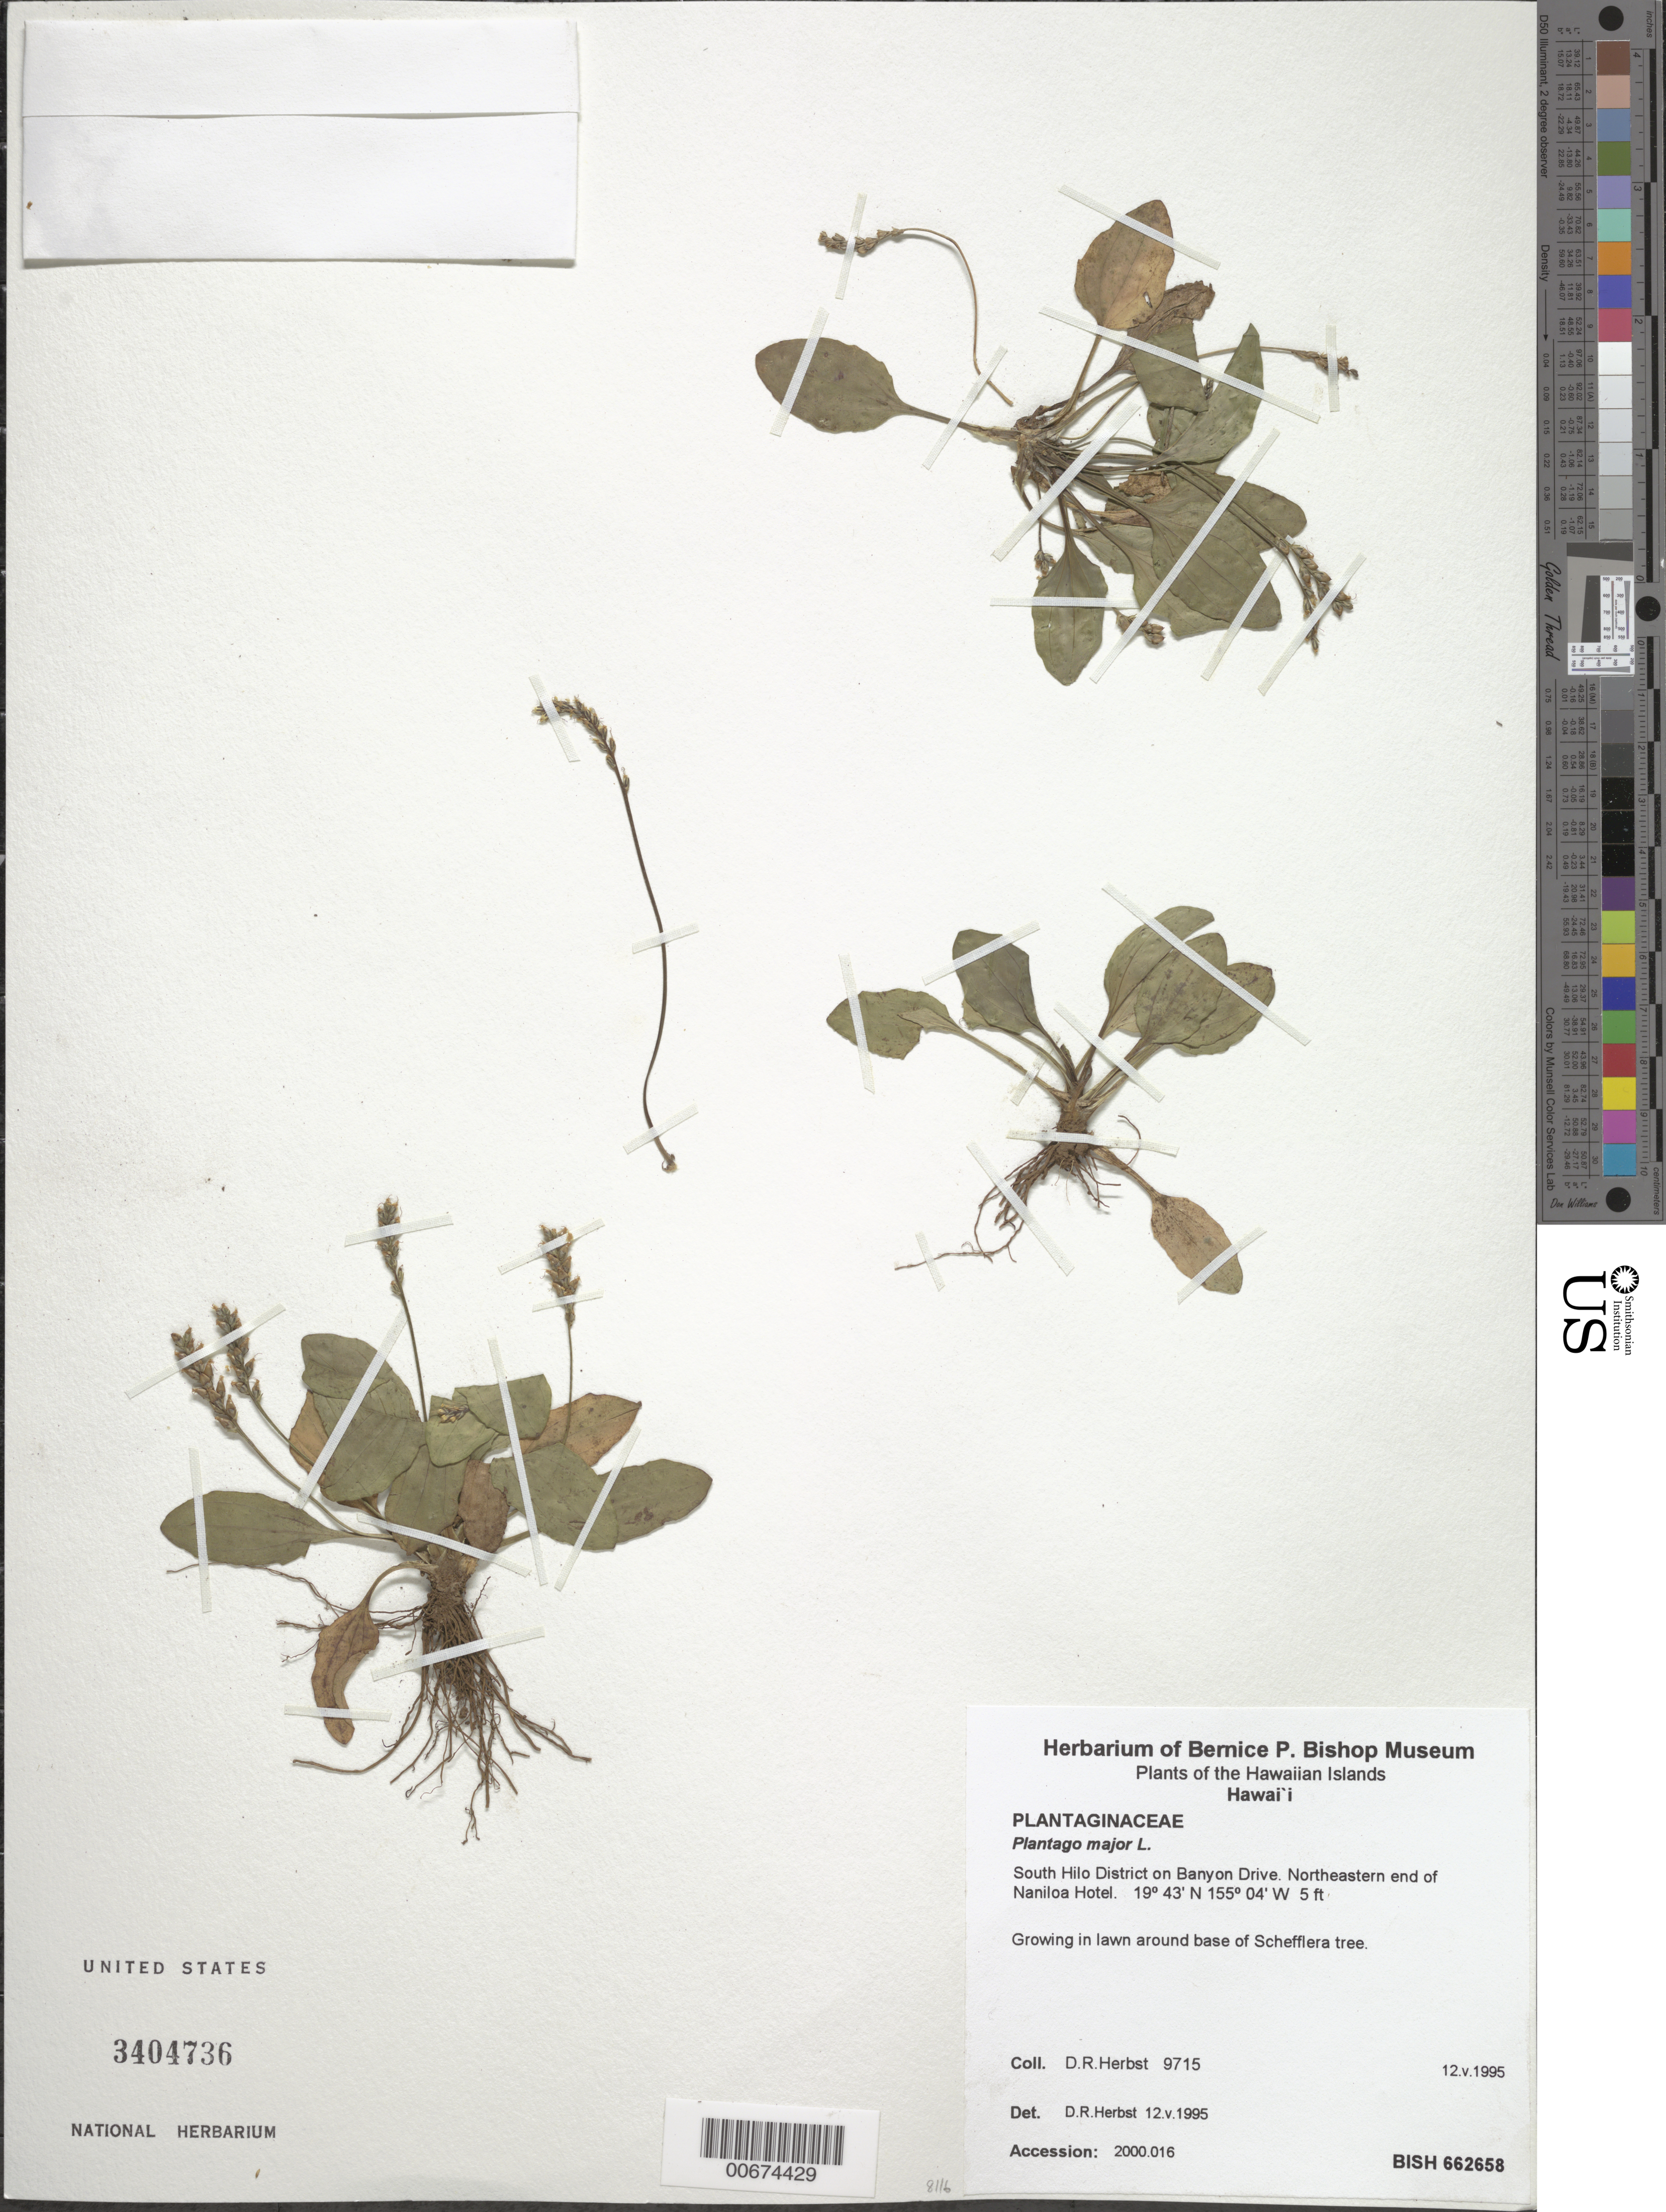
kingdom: Plantae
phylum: Tracheophyta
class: Magnoliopsida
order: Lamiales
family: Plantaginaceae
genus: Plantago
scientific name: Plantago major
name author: L.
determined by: Herbst, D. R.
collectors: D. R. Herbst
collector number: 9715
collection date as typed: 12 May 1995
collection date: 1995-05-12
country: United States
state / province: Hawaii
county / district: Hawaii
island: Hawaii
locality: South Hilo Distr., on Banyon Drive. Northeastern end of Naniloa Hotel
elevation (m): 1.5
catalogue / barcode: US 3404736